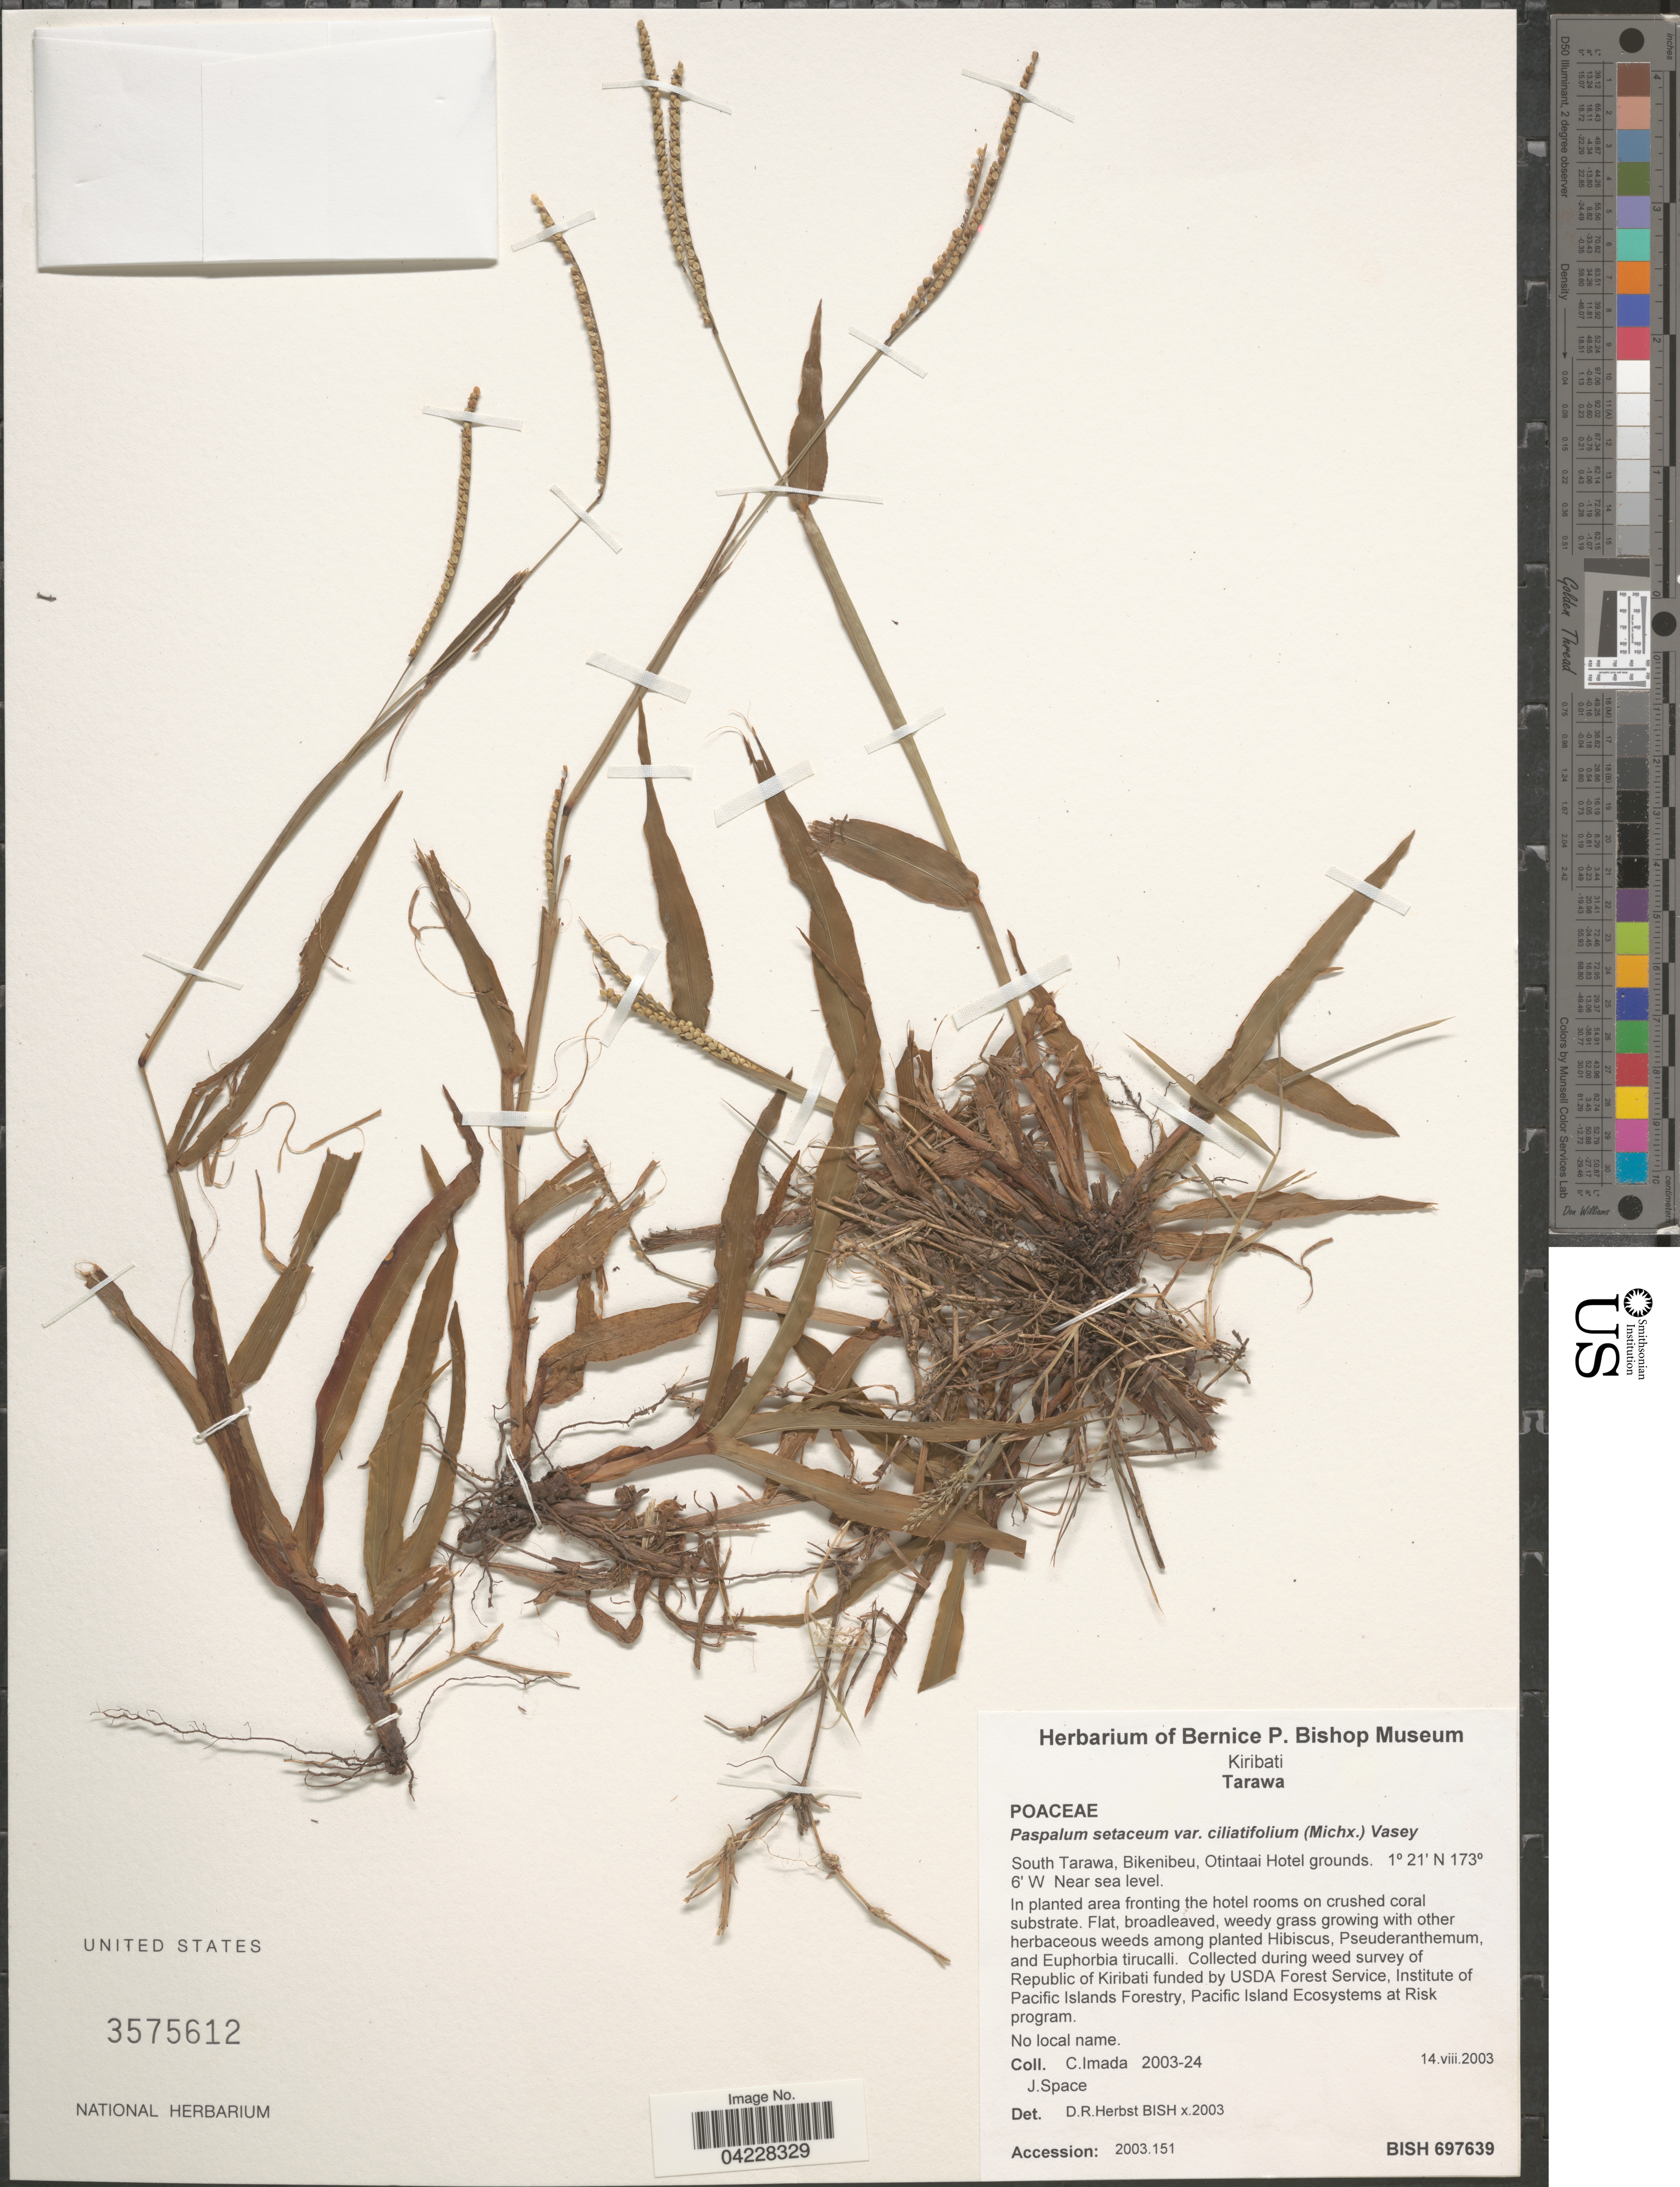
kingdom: Plantae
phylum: Tracheophyta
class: Liliopsida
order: Poales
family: Poaceae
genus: Paspalum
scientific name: Paspalum setaceum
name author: Michx.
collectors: C. Imada & J. Space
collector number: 2003-24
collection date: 2003-08-14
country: Kiribati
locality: Tarawa. South Tarawa, Bikenibeu, Otintaai Hotel grounds. During weed survey of Republic of Kiribati funded by USDA Forest Service, Institute of Pacific Islands Forestry, Pacific Island Ecosystems at Risk program.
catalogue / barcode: US 3575612